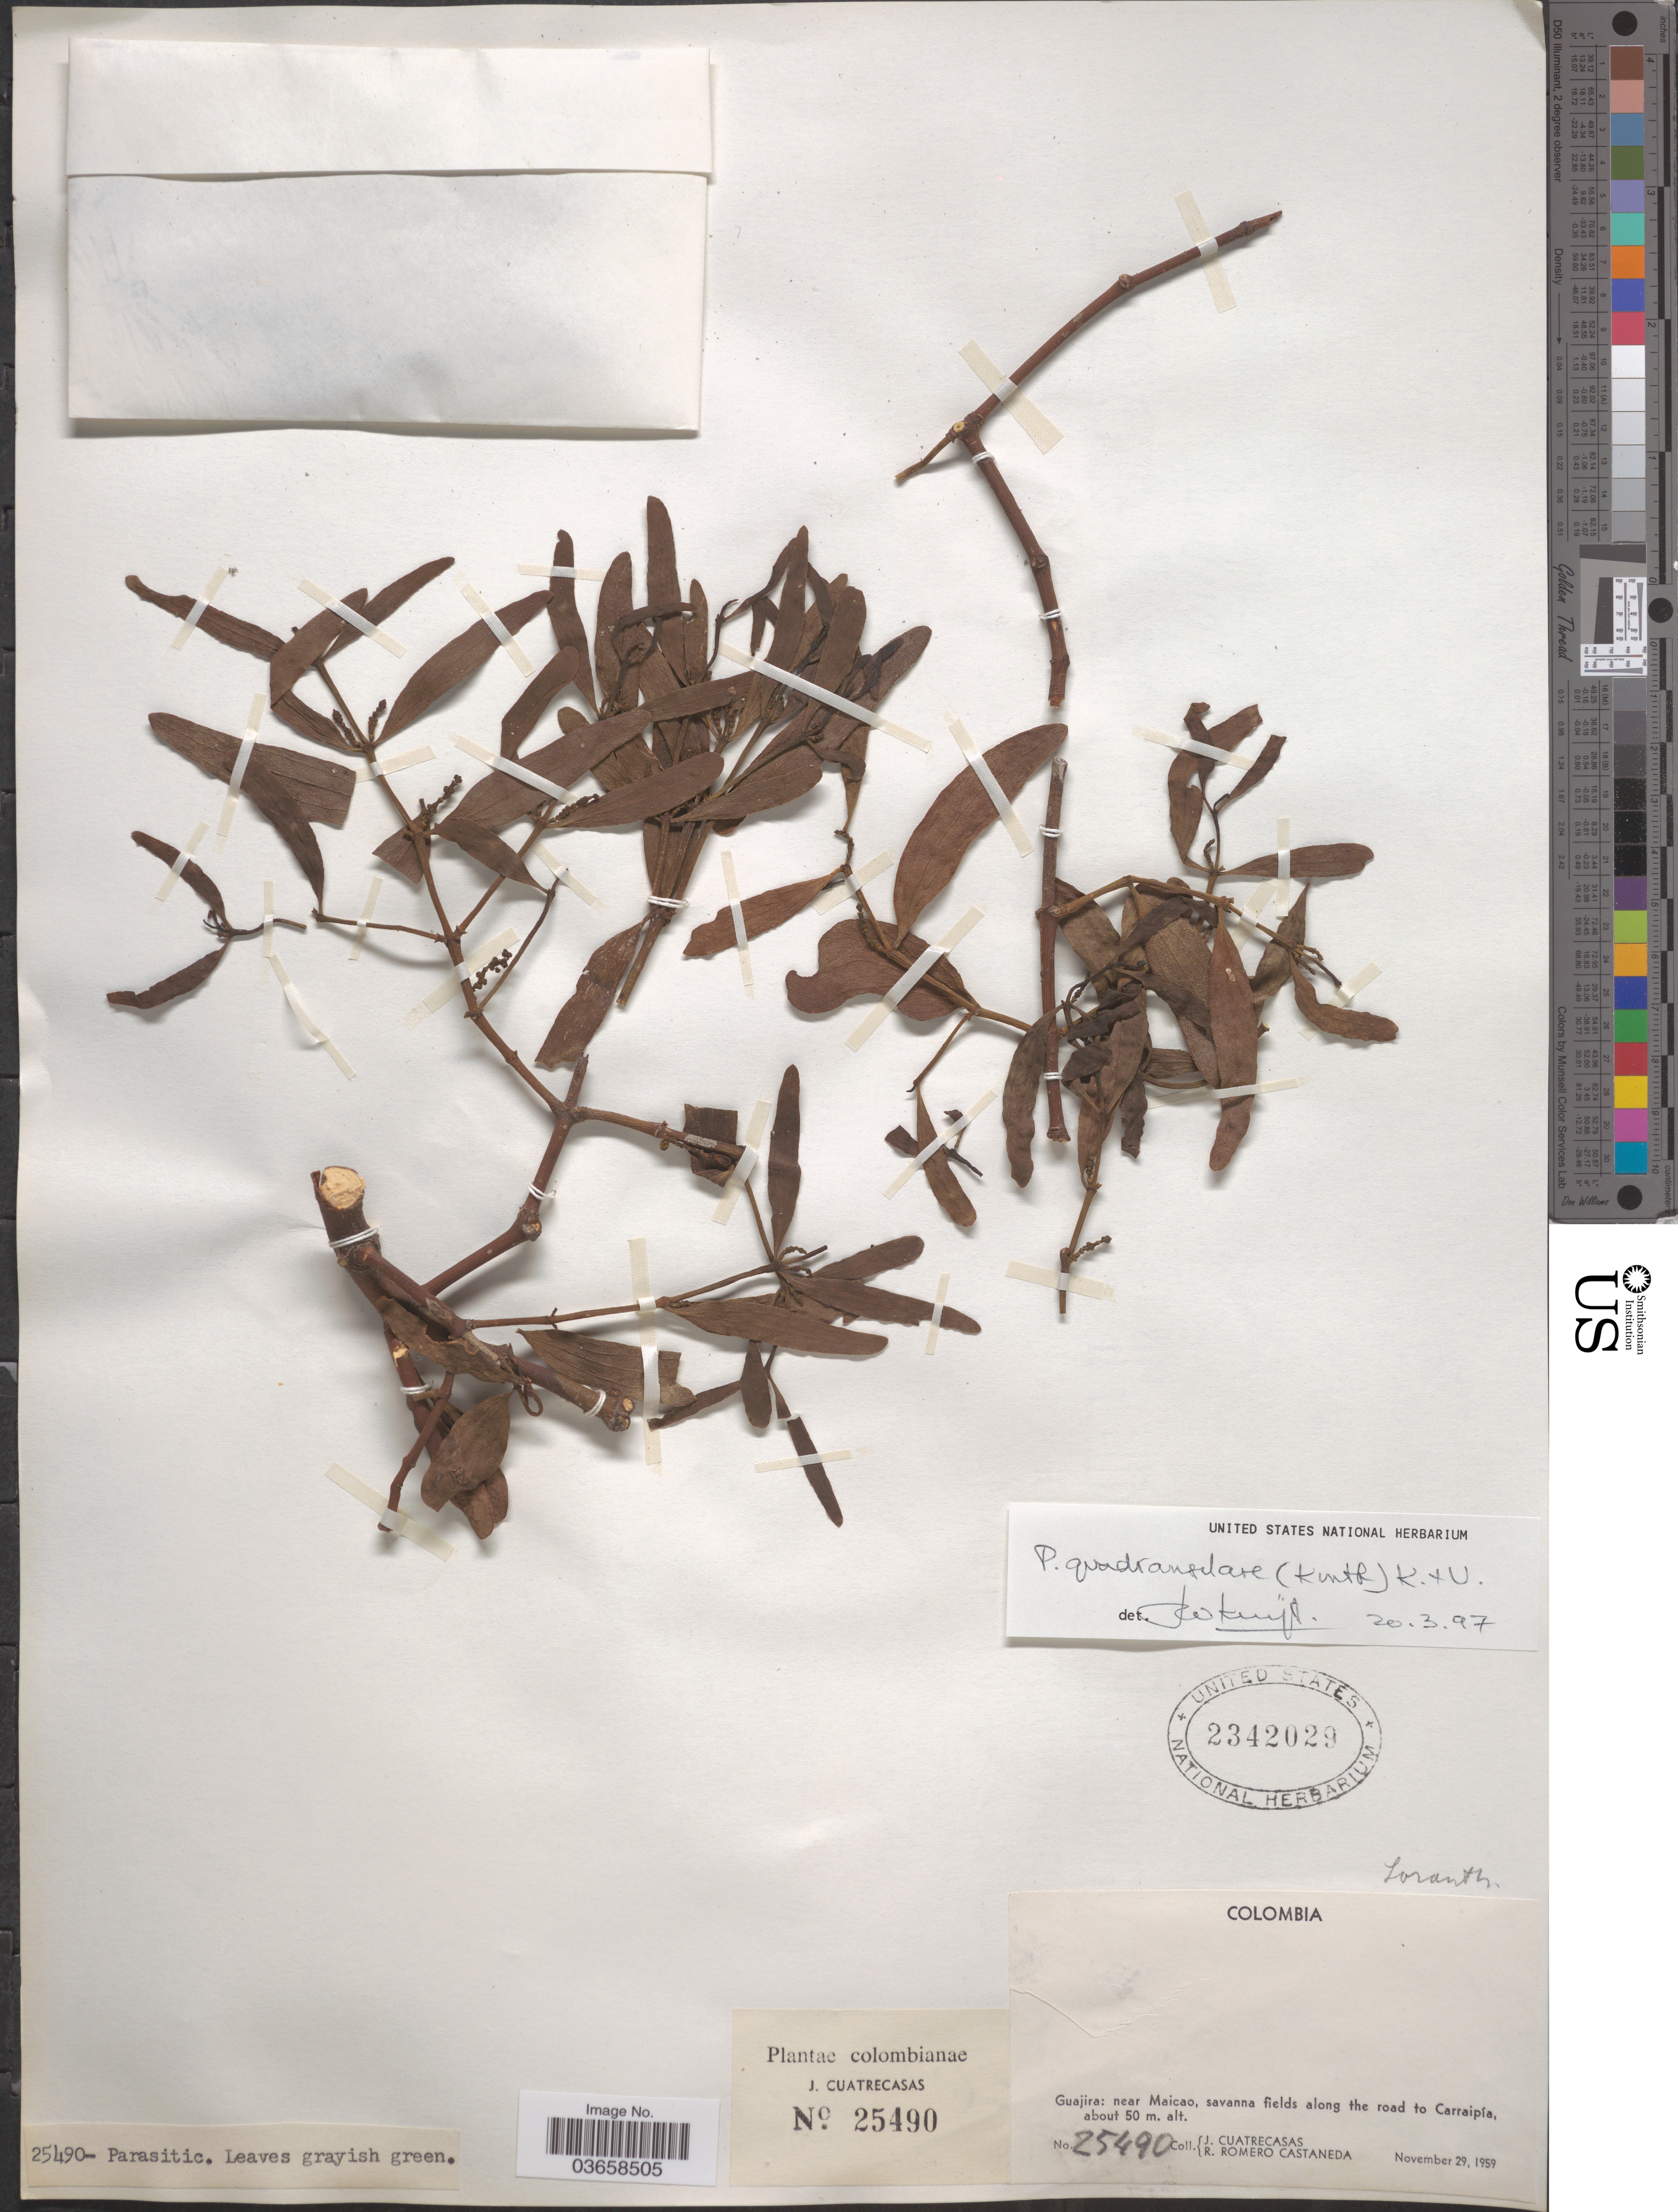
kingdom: Plantae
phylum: Tracheophyta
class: Magnoliopsida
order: Santalales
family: Viscaceae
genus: Phoradendron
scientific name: Phoradendron quadrangulare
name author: (Kunth) Griseb.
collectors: J. Cuatrecasas & R. Romero Castañeda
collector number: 25490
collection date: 1959-11-29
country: Colombia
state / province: La Guajira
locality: Guajira: near Maicao, savanna fields along the road to Carraipía.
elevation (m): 50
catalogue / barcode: US 2342029